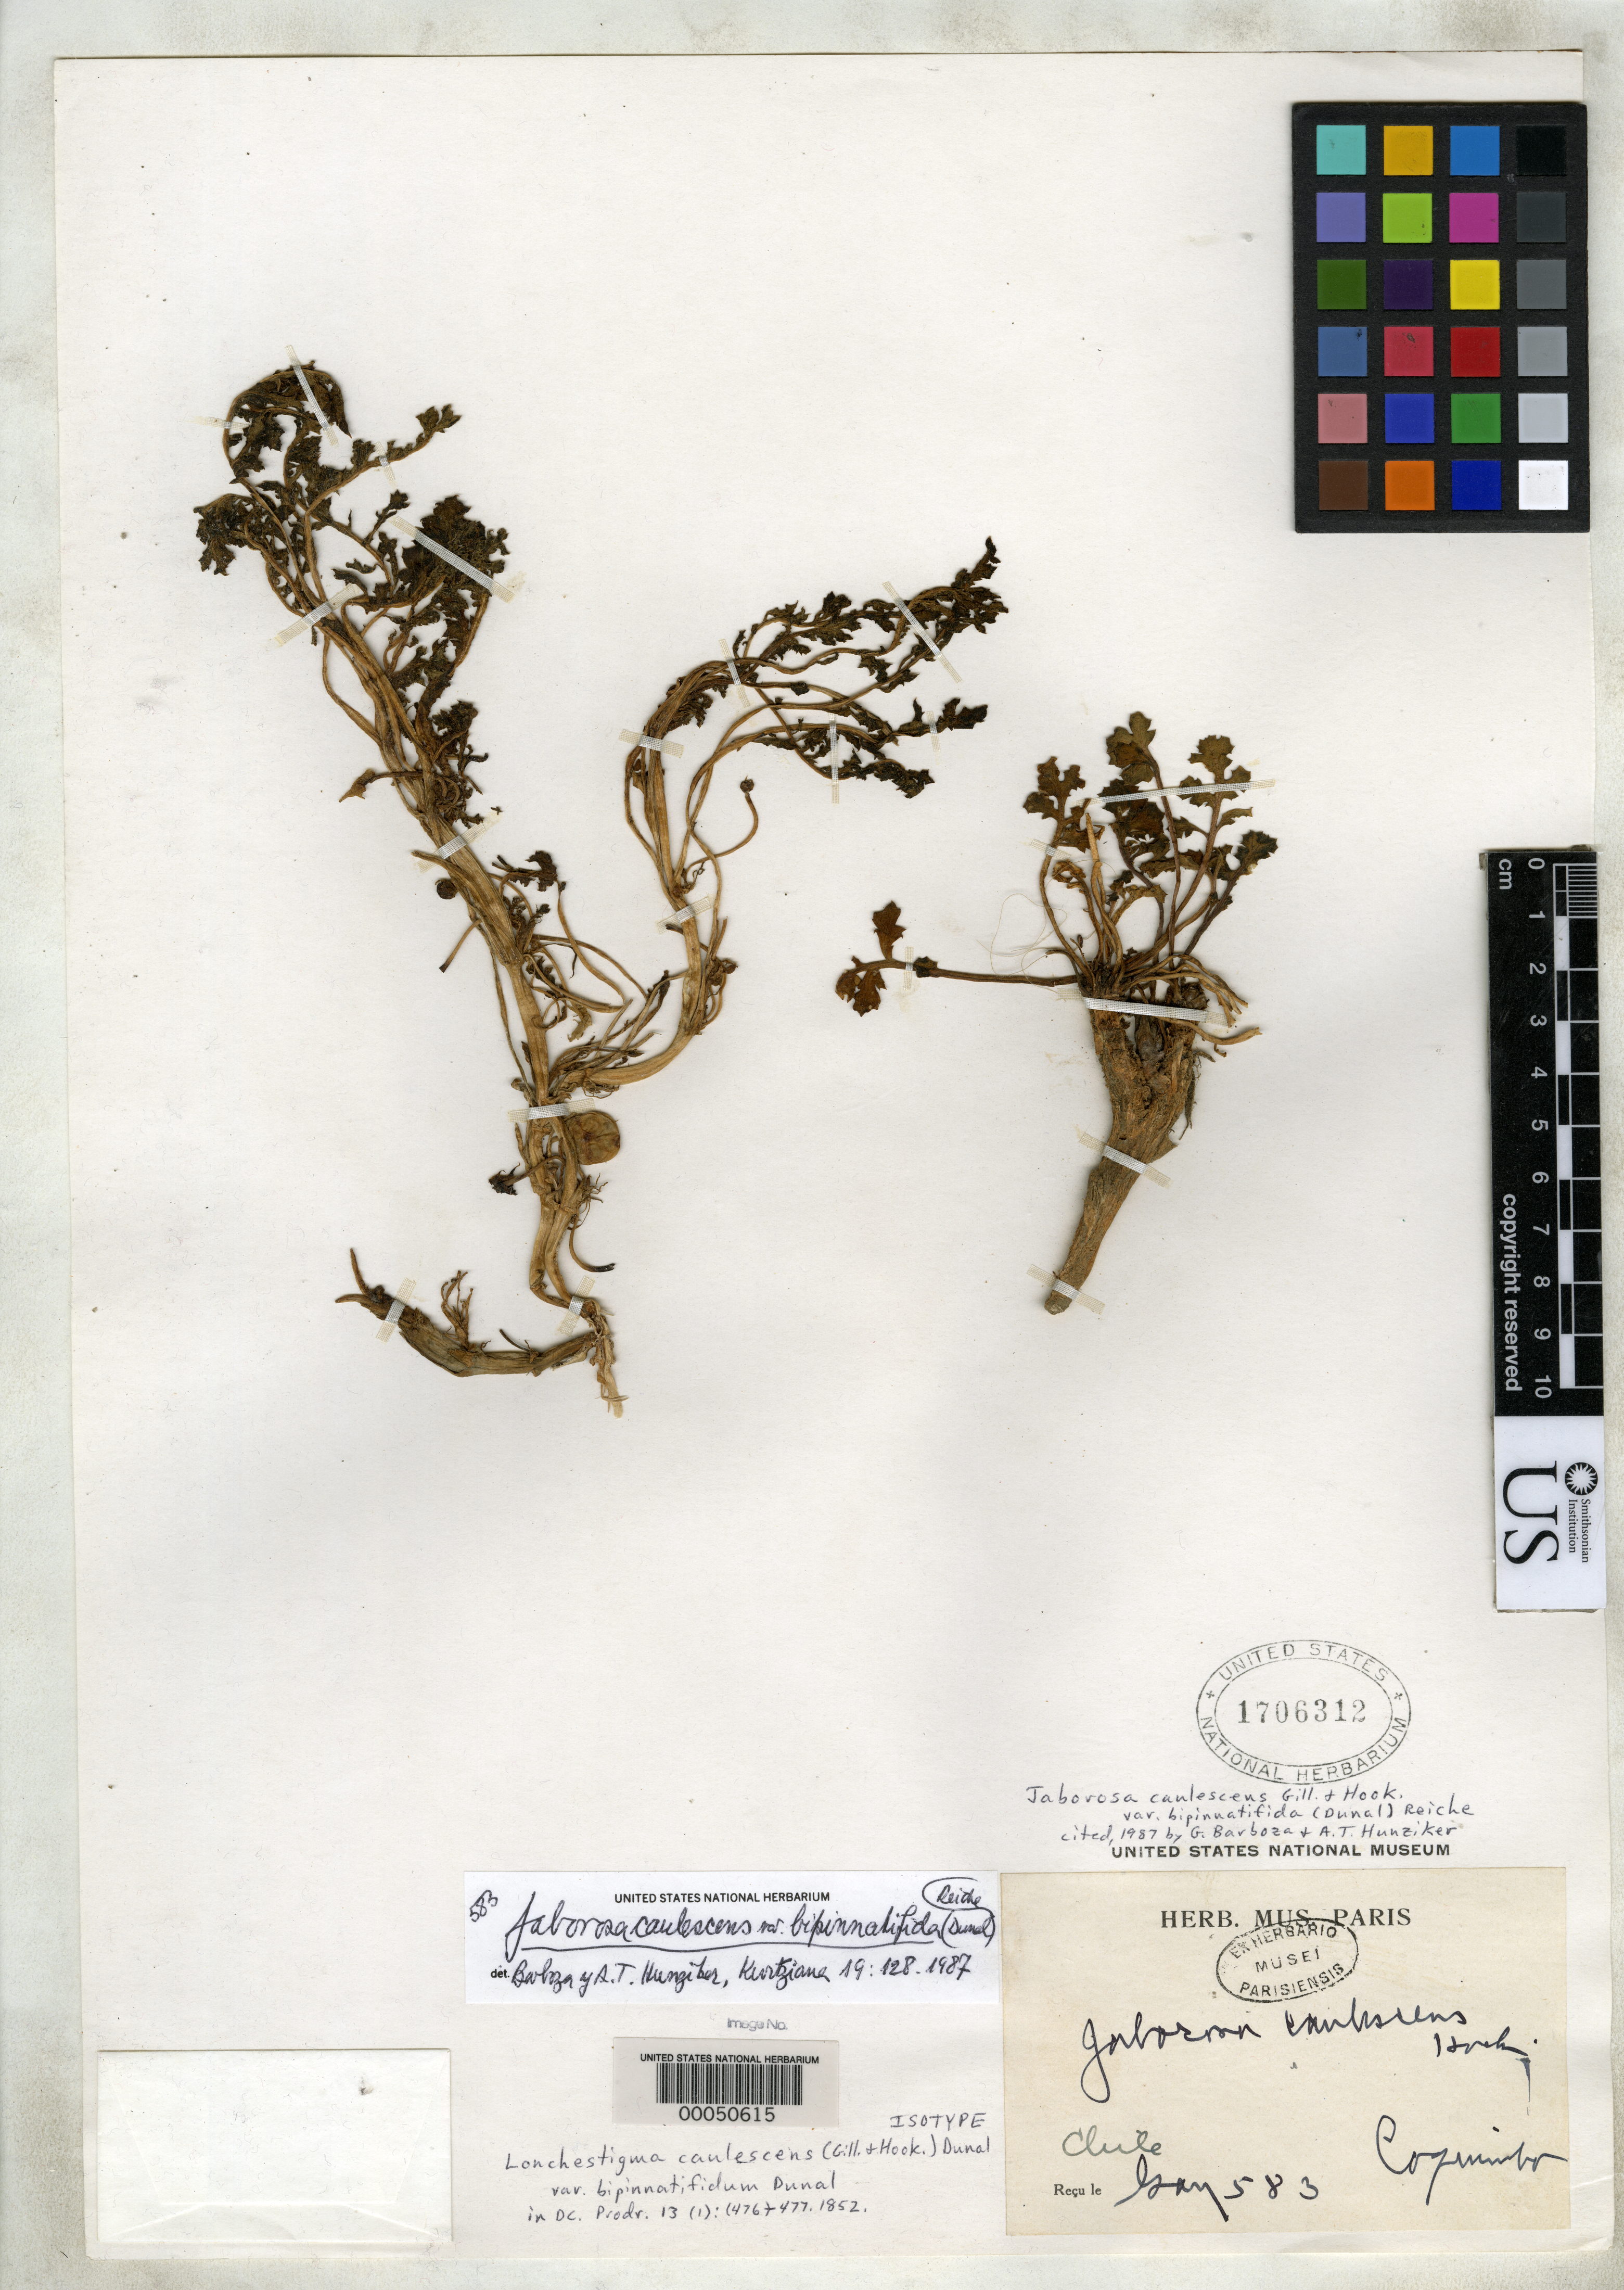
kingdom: Plantae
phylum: Tracheophyta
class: Magnoliopsida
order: Solanales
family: Solanaceae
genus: Lonchestigma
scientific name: Lonchestigma caulescens var. bipinnatifidum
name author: Dunal in DC.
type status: Isotype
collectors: C. Gay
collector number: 583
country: Chile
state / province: Coquimbo (IV)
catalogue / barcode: US 1706312